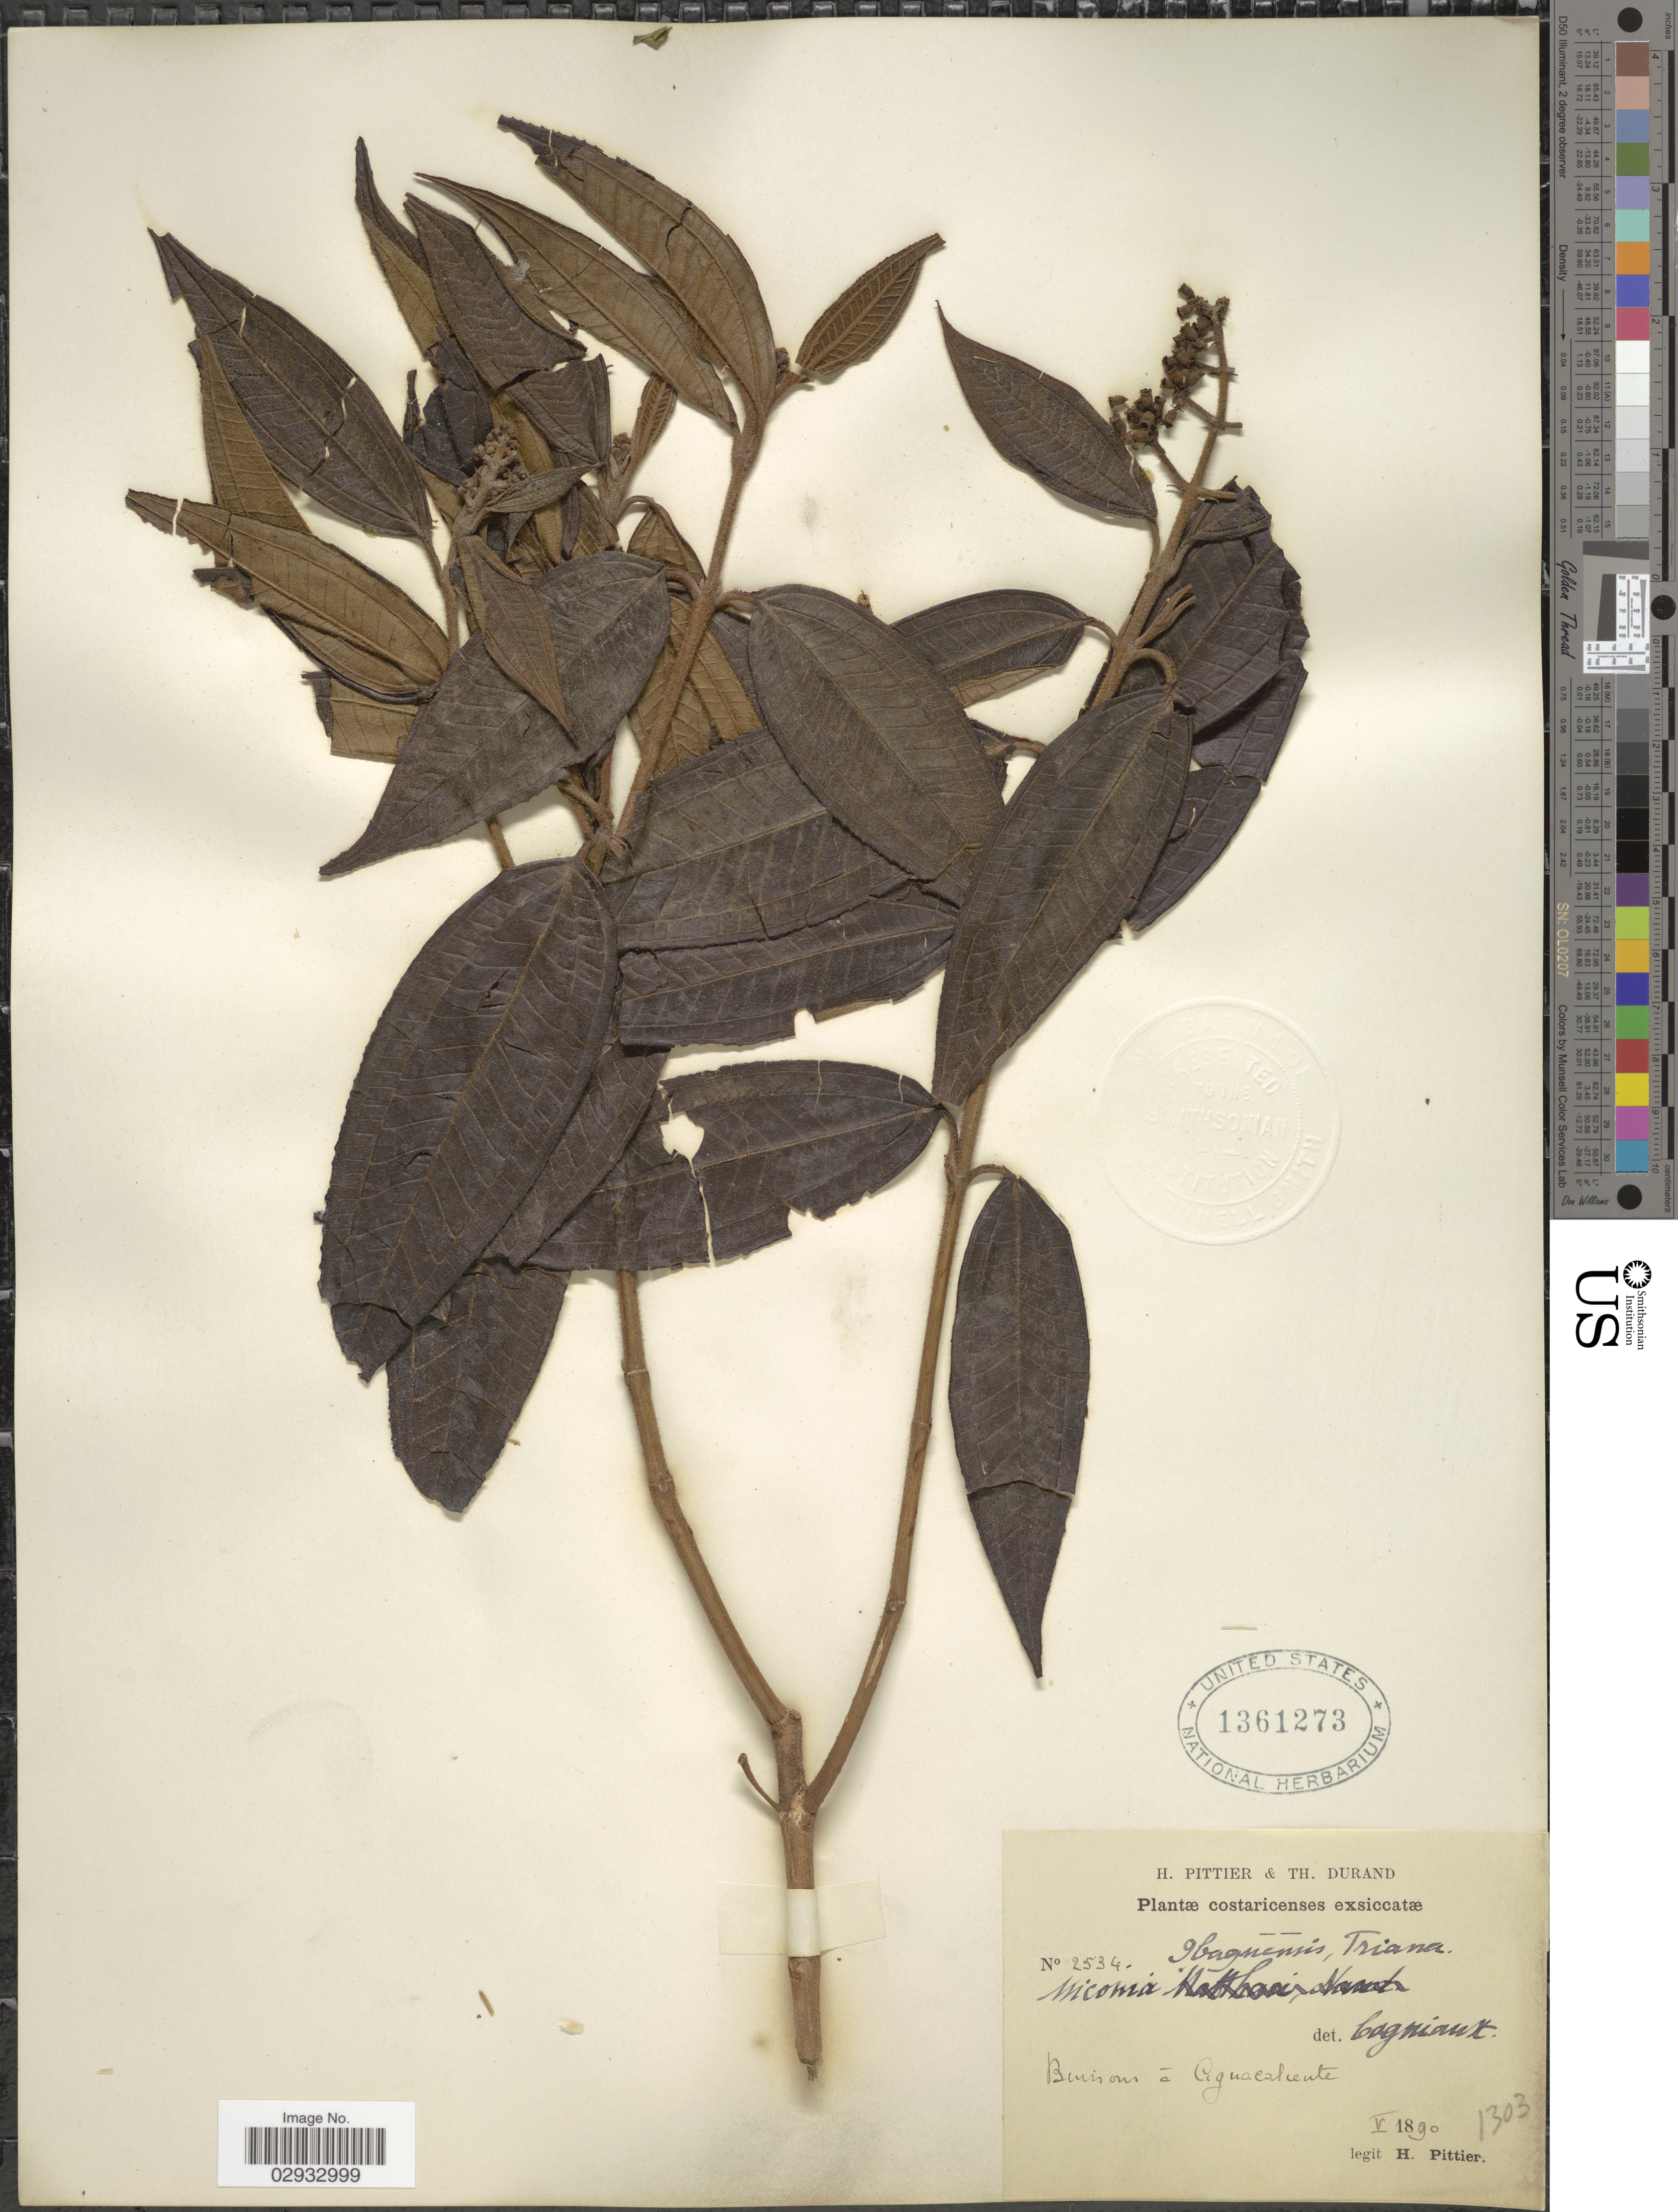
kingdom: Plantae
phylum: Tracheophyta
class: Magnoliopsida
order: Myrtales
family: Melastomataceae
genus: Miconia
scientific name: Miconia ibaguensis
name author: (Bonpl.) Triana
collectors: H. F. Pittier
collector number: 2534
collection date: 1890-05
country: Costa Rica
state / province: Cartago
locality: Buissons á Aguascaliente.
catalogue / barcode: US 1361273